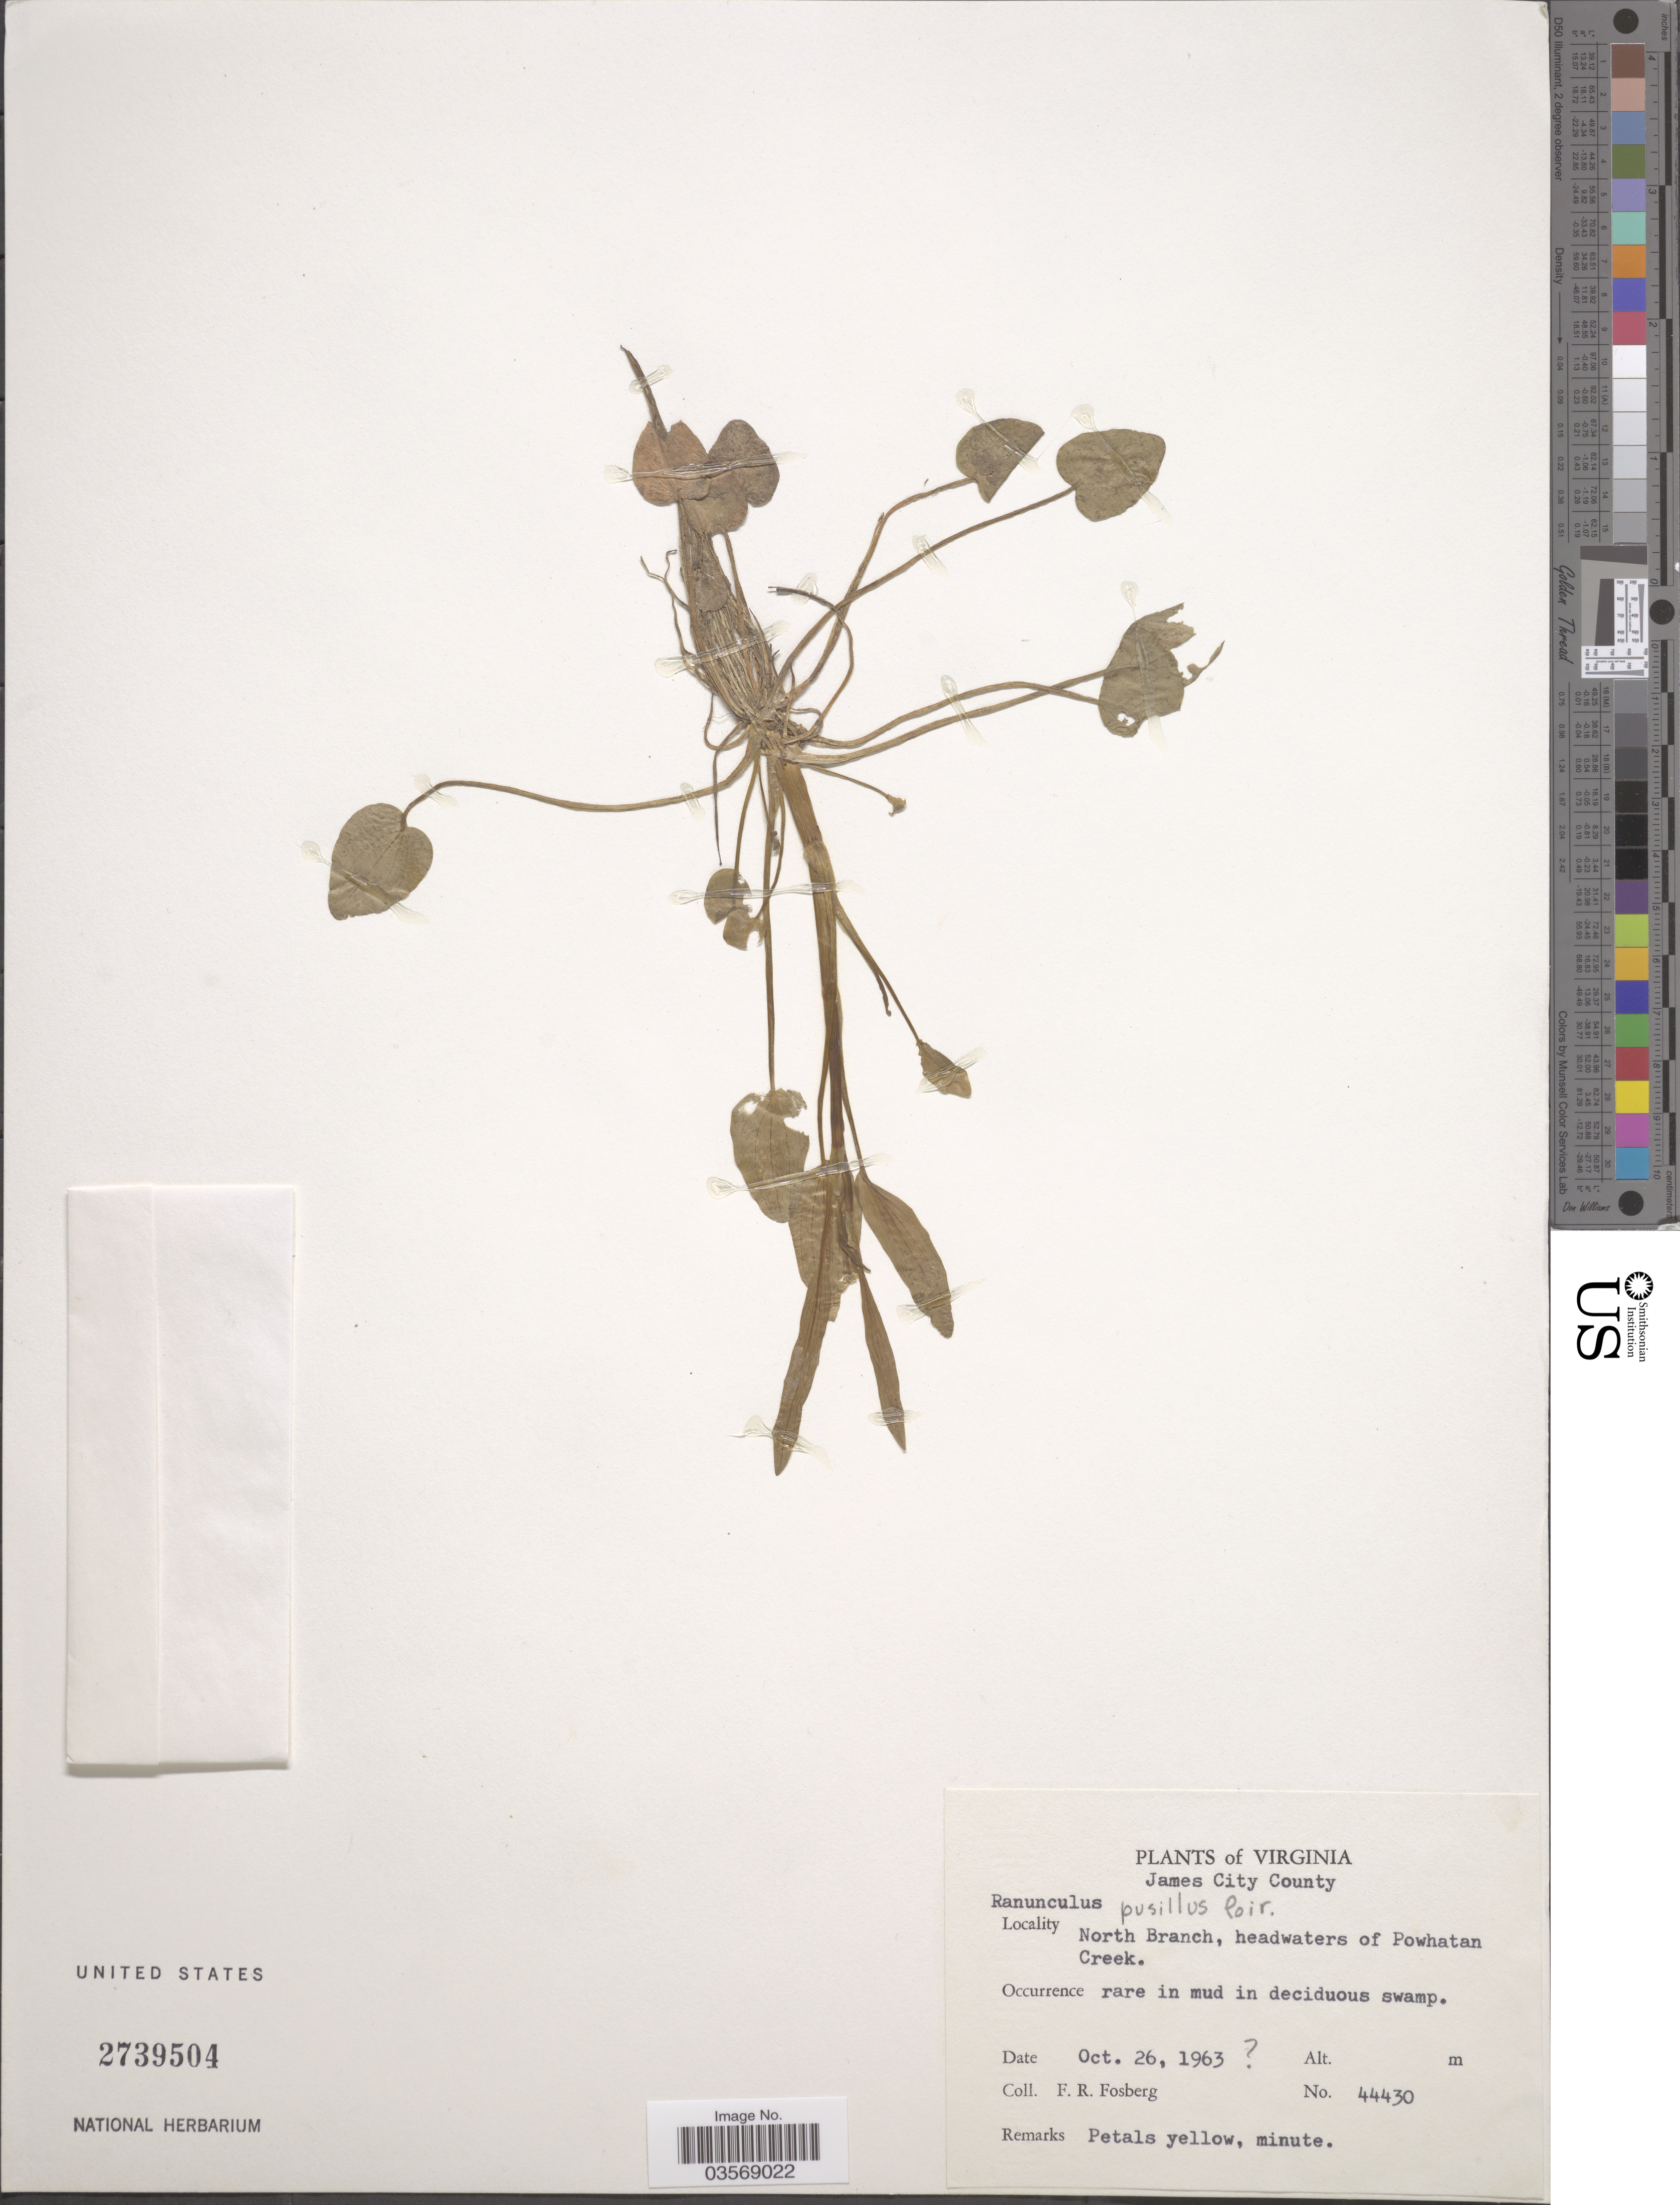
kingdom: Plantae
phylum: Tracheophyta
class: Magnoliopsida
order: Ranunculales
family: Ranunculaceae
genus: Ranunculus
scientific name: Ranunculus pusillus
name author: Poir.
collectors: F. R. Fosberg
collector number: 44430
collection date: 1963-10-26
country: United States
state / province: Virginia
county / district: James City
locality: James City County. North Branch, headwaters of Powhatan Creek.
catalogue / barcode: US 2739504